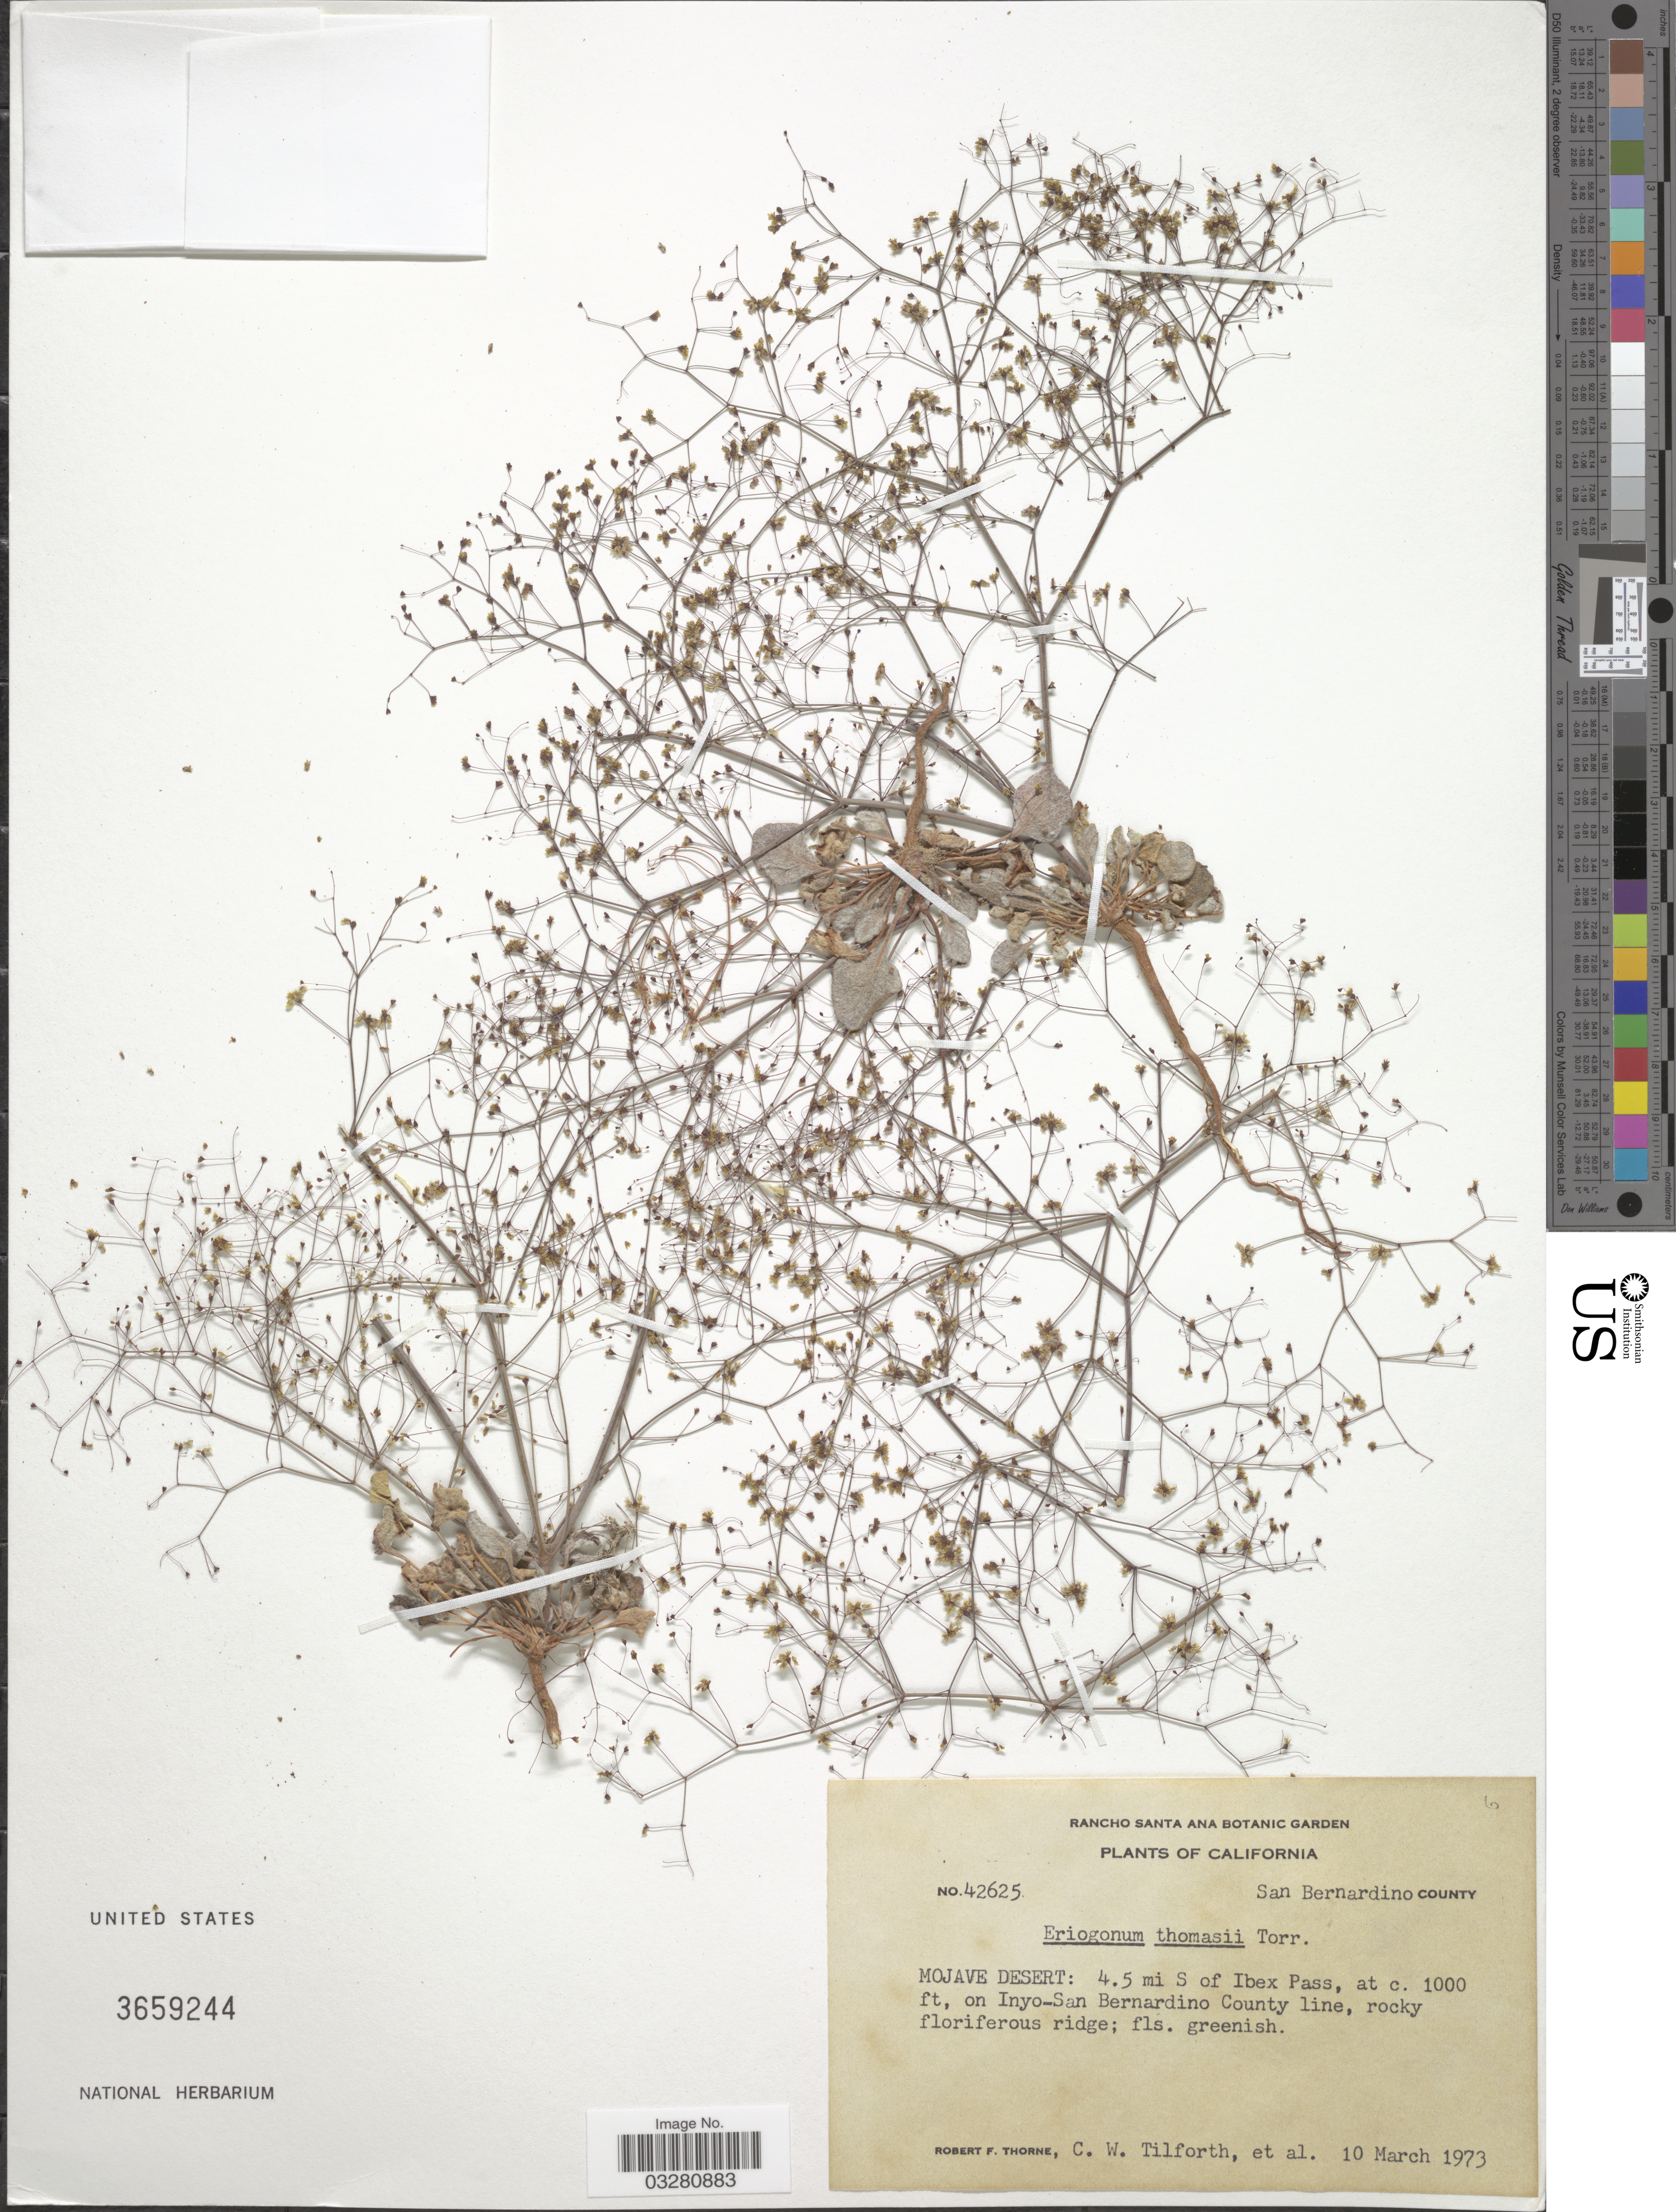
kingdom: Plantae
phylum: Tracheophyta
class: Magnoliopsida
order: Caryophyllales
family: Polygonaceae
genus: Eriogonum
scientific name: Eriogonum thomasii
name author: Torr.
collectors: R. F. Thorne, C. Tilforth & et al.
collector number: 42625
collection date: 1973-03-10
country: United States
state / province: California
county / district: San Bernardino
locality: San Bernardino County. Mojave Desert: 4.5 mi S of Ibex Pass, on Inyo-San Bernardino County line.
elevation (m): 305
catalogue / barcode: US 3659244